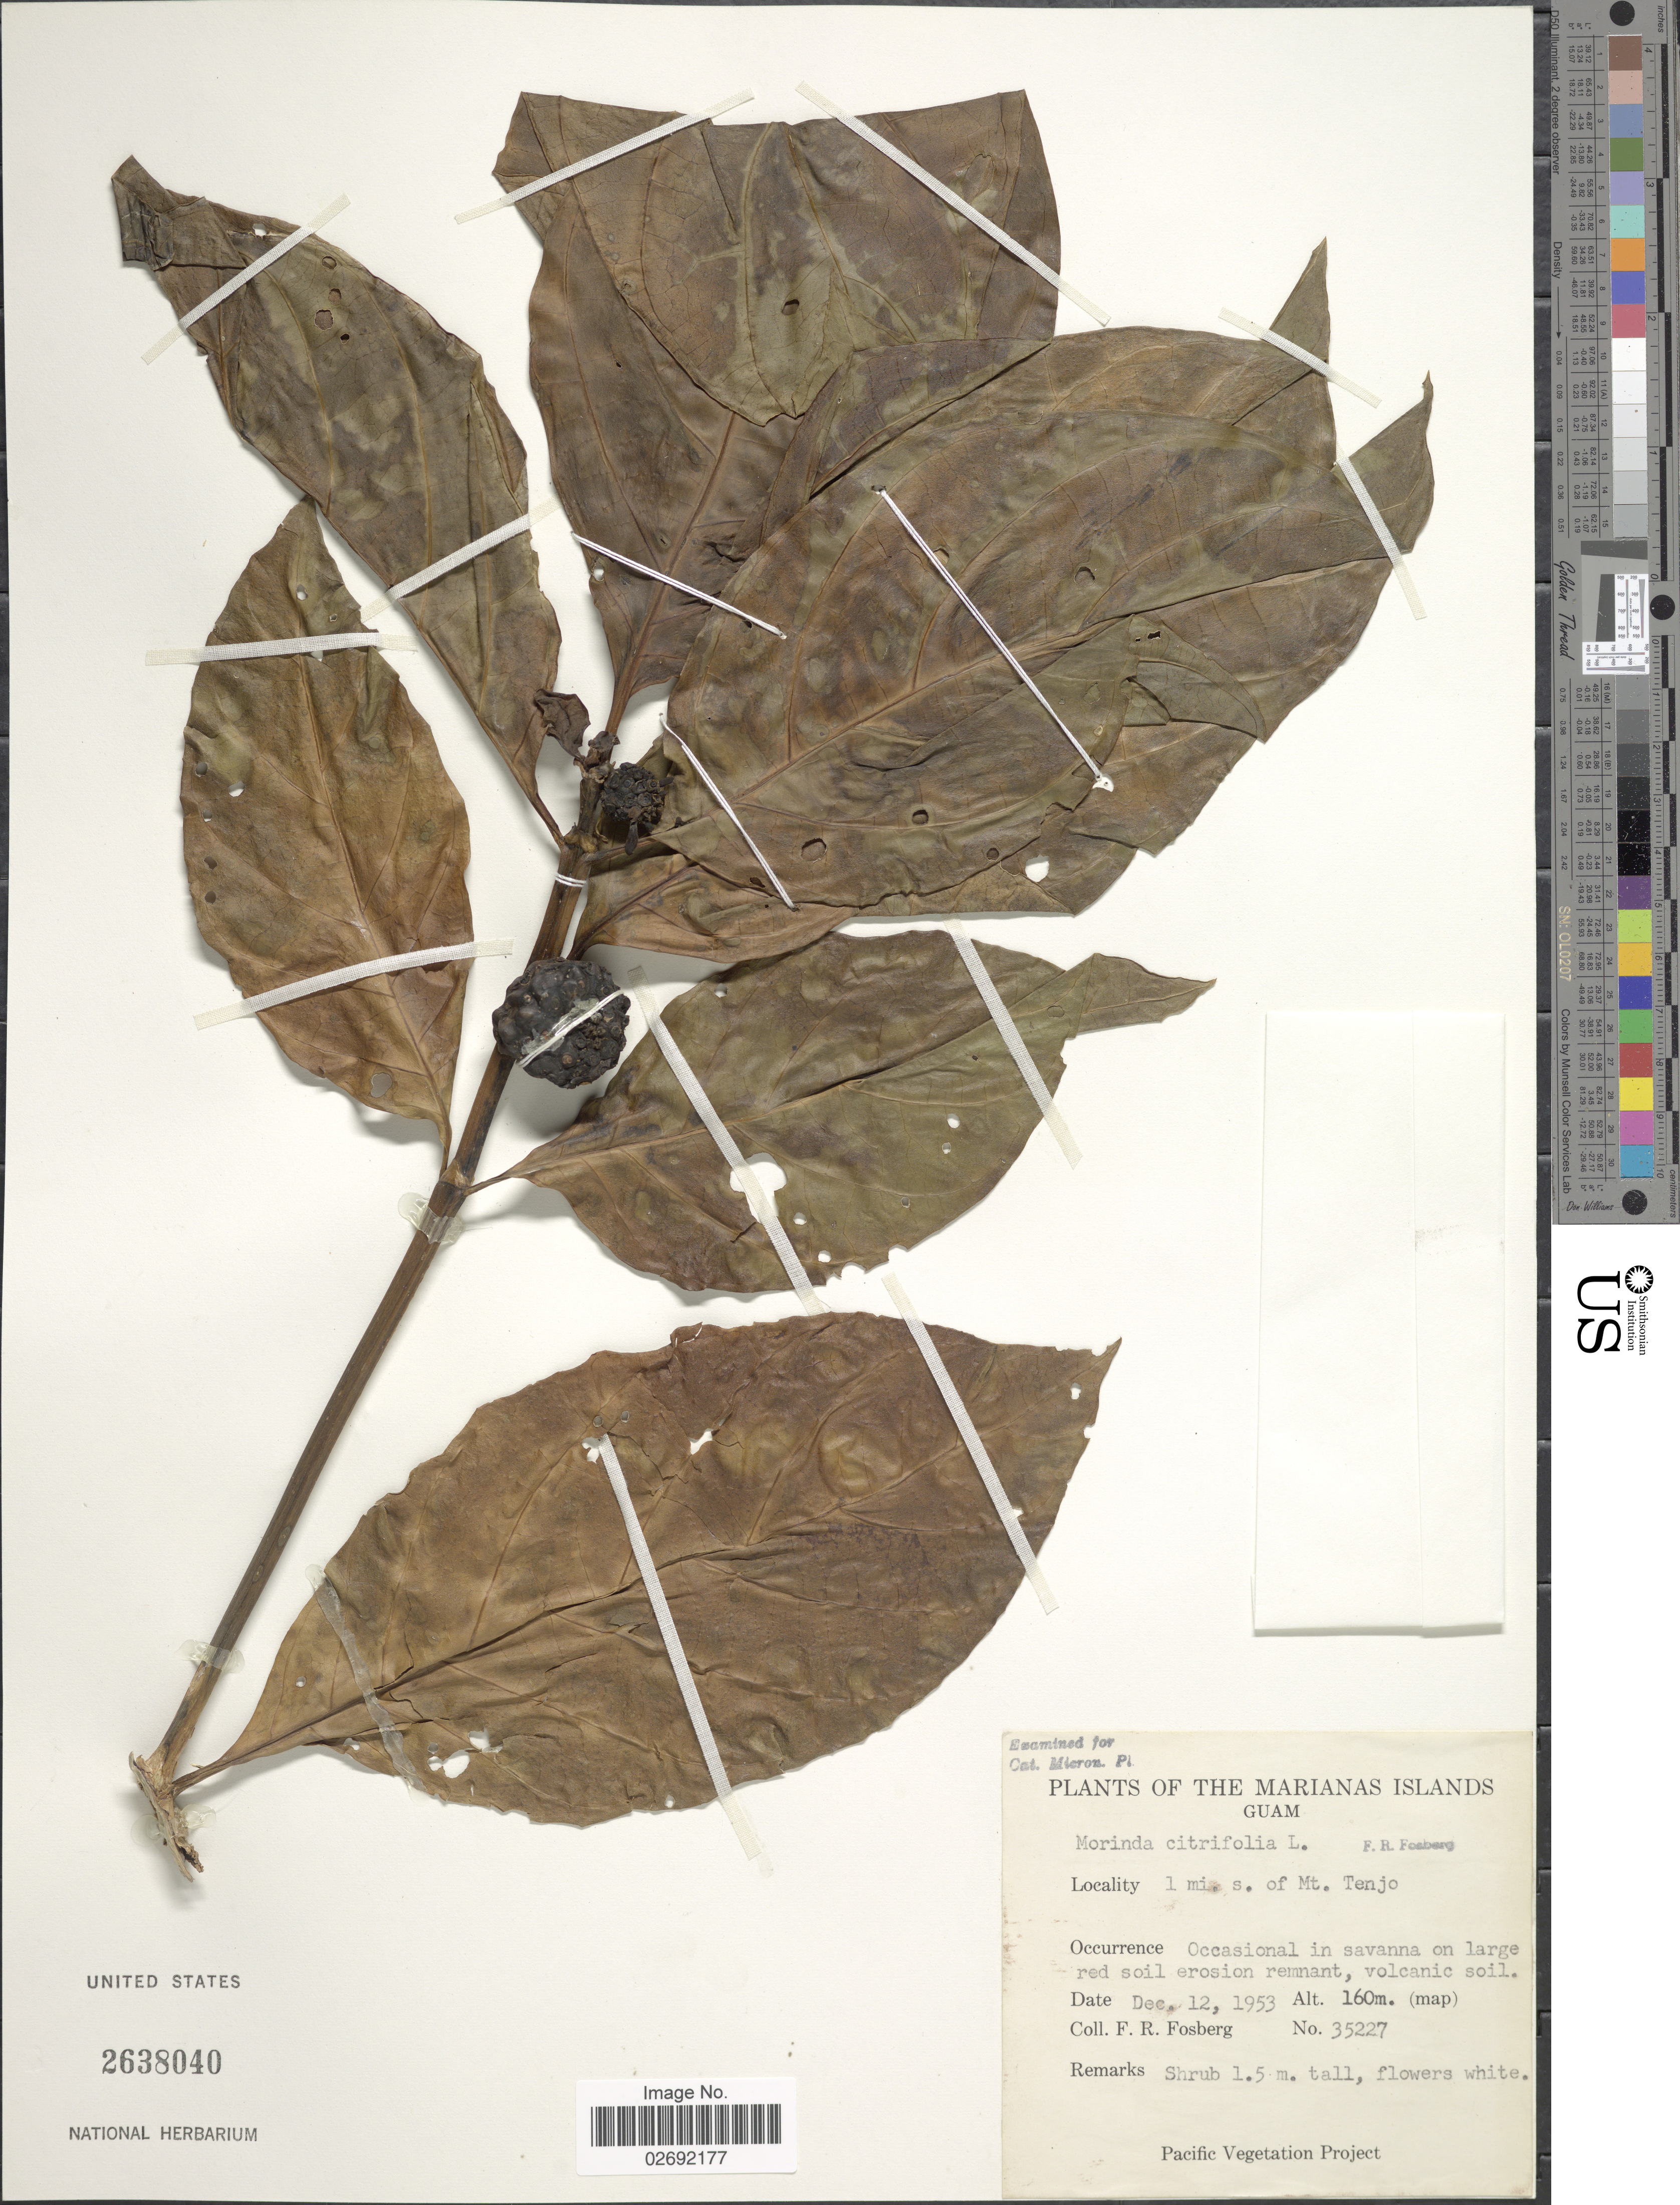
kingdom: Plantae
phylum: Tracheophyta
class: Magnoliopsida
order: Gentianales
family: Rubiaceae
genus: Morinda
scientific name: Morinda citrifolia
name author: L.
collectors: F. R. Fosberg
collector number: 35227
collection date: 1953-12-12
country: Guam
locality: The Marianas Islands, 1 mi s. of Mt Tenjo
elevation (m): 160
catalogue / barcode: US 2638040